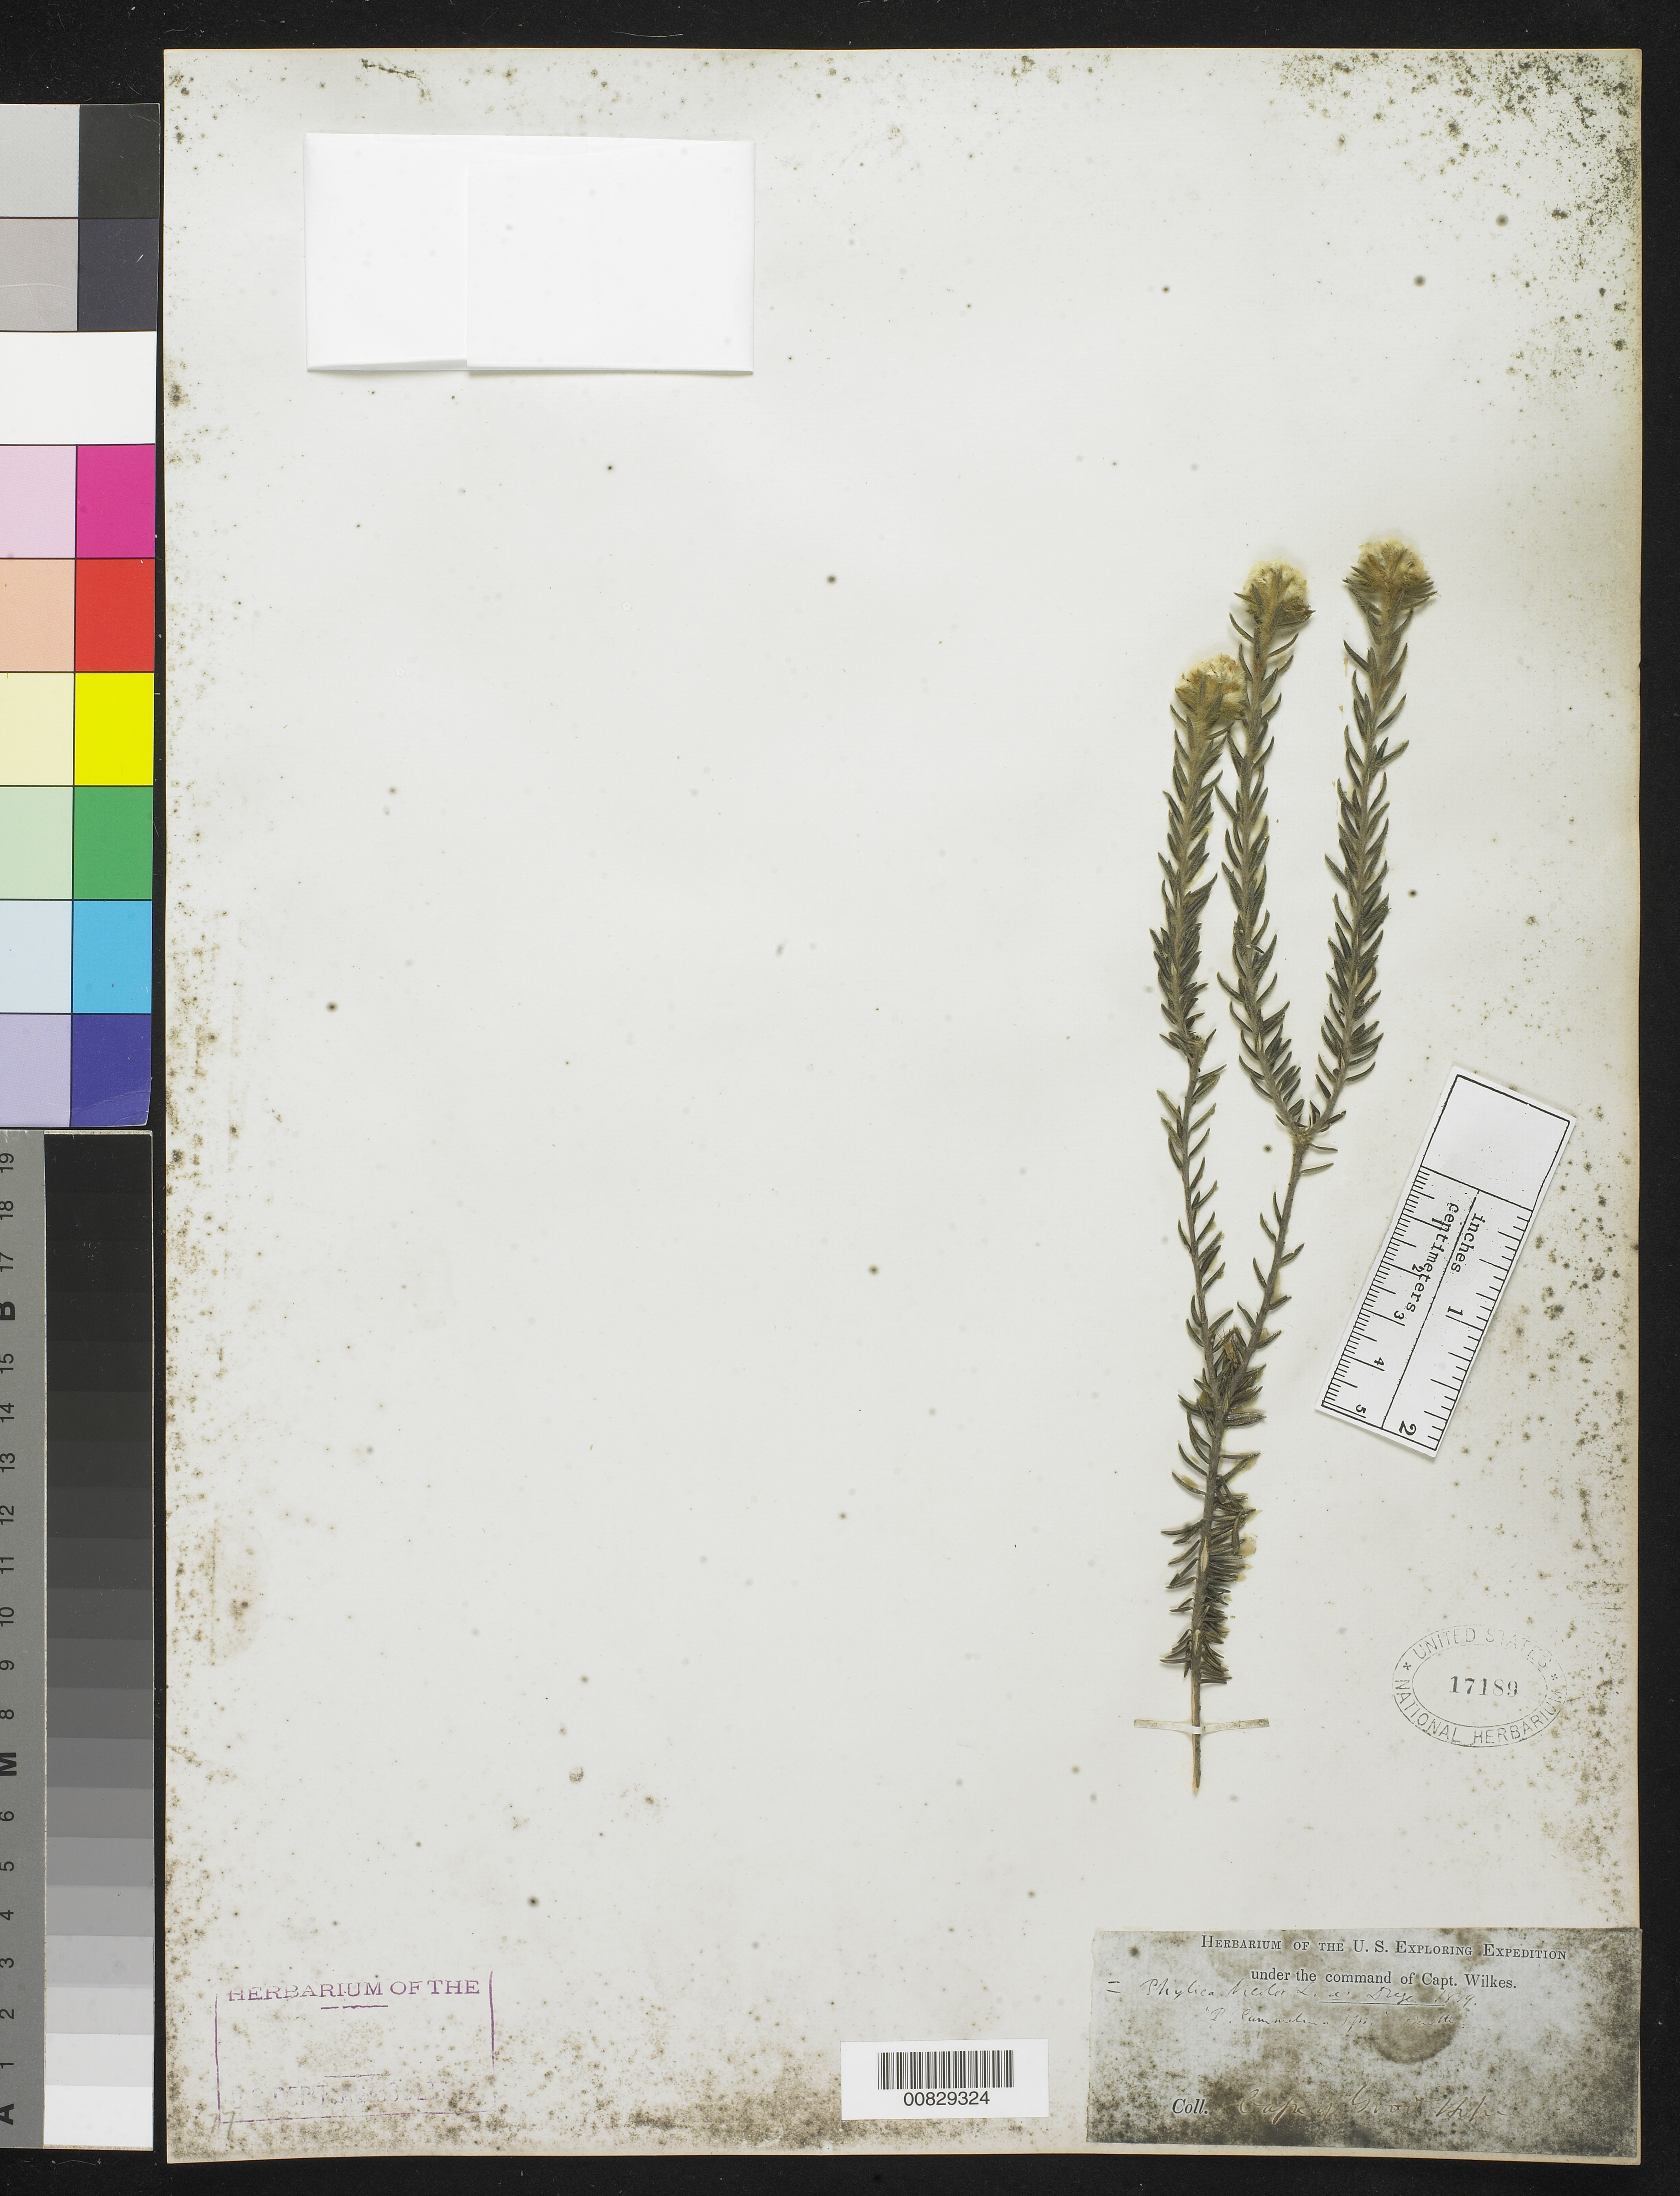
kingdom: Plantae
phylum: Tracheophyta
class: Magnoliopsida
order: Rosales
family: Rhamnaceae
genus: Phylica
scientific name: Phylica bicolor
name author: L.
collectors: Wilkes Explor. Exped.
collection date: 1838/1842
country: South Africa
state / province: Western Cape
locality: Cape of Good Hope. Cape Town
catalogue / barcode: US 17189